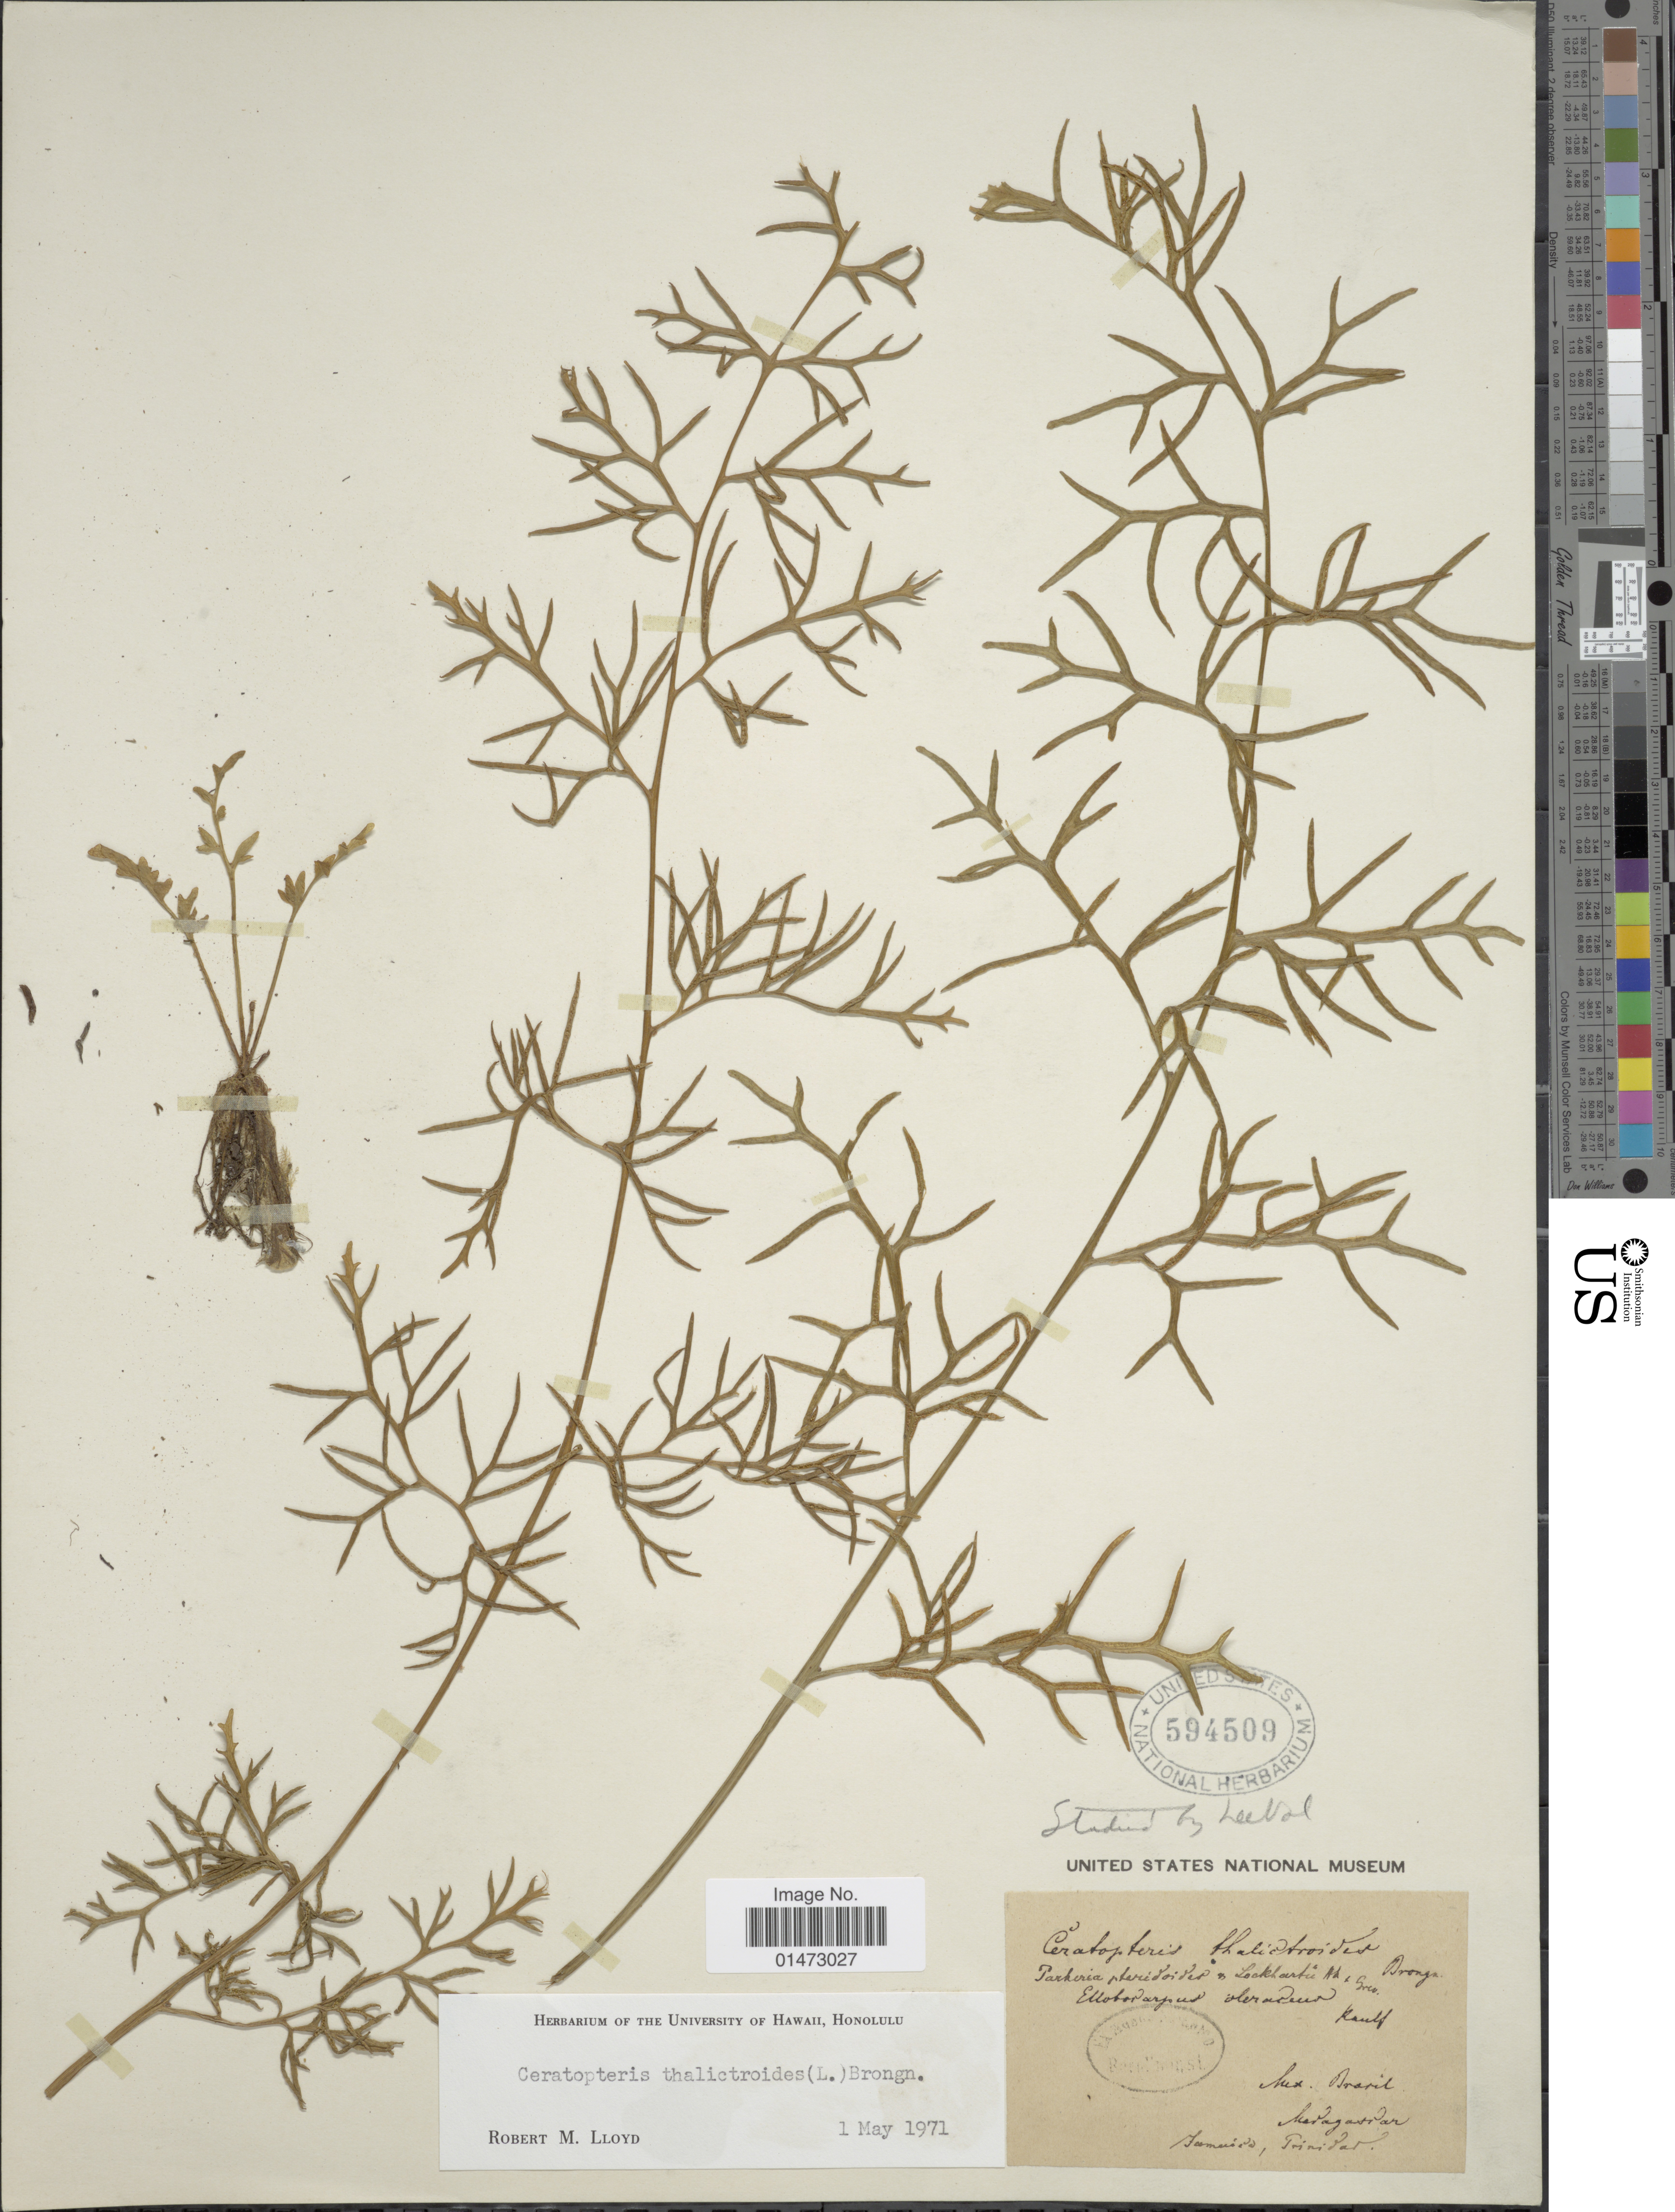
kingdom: Plantae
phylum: Tracheophyta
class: Polypodiopsida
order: Polypodiales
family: Pteridaceae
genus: Ceratopteris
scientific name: Ceratopteris thalictroides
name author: (L.) Brongn.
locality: Lux. Brasil, Madagascar, Jamaica, Trinidad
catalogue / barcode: US 594509